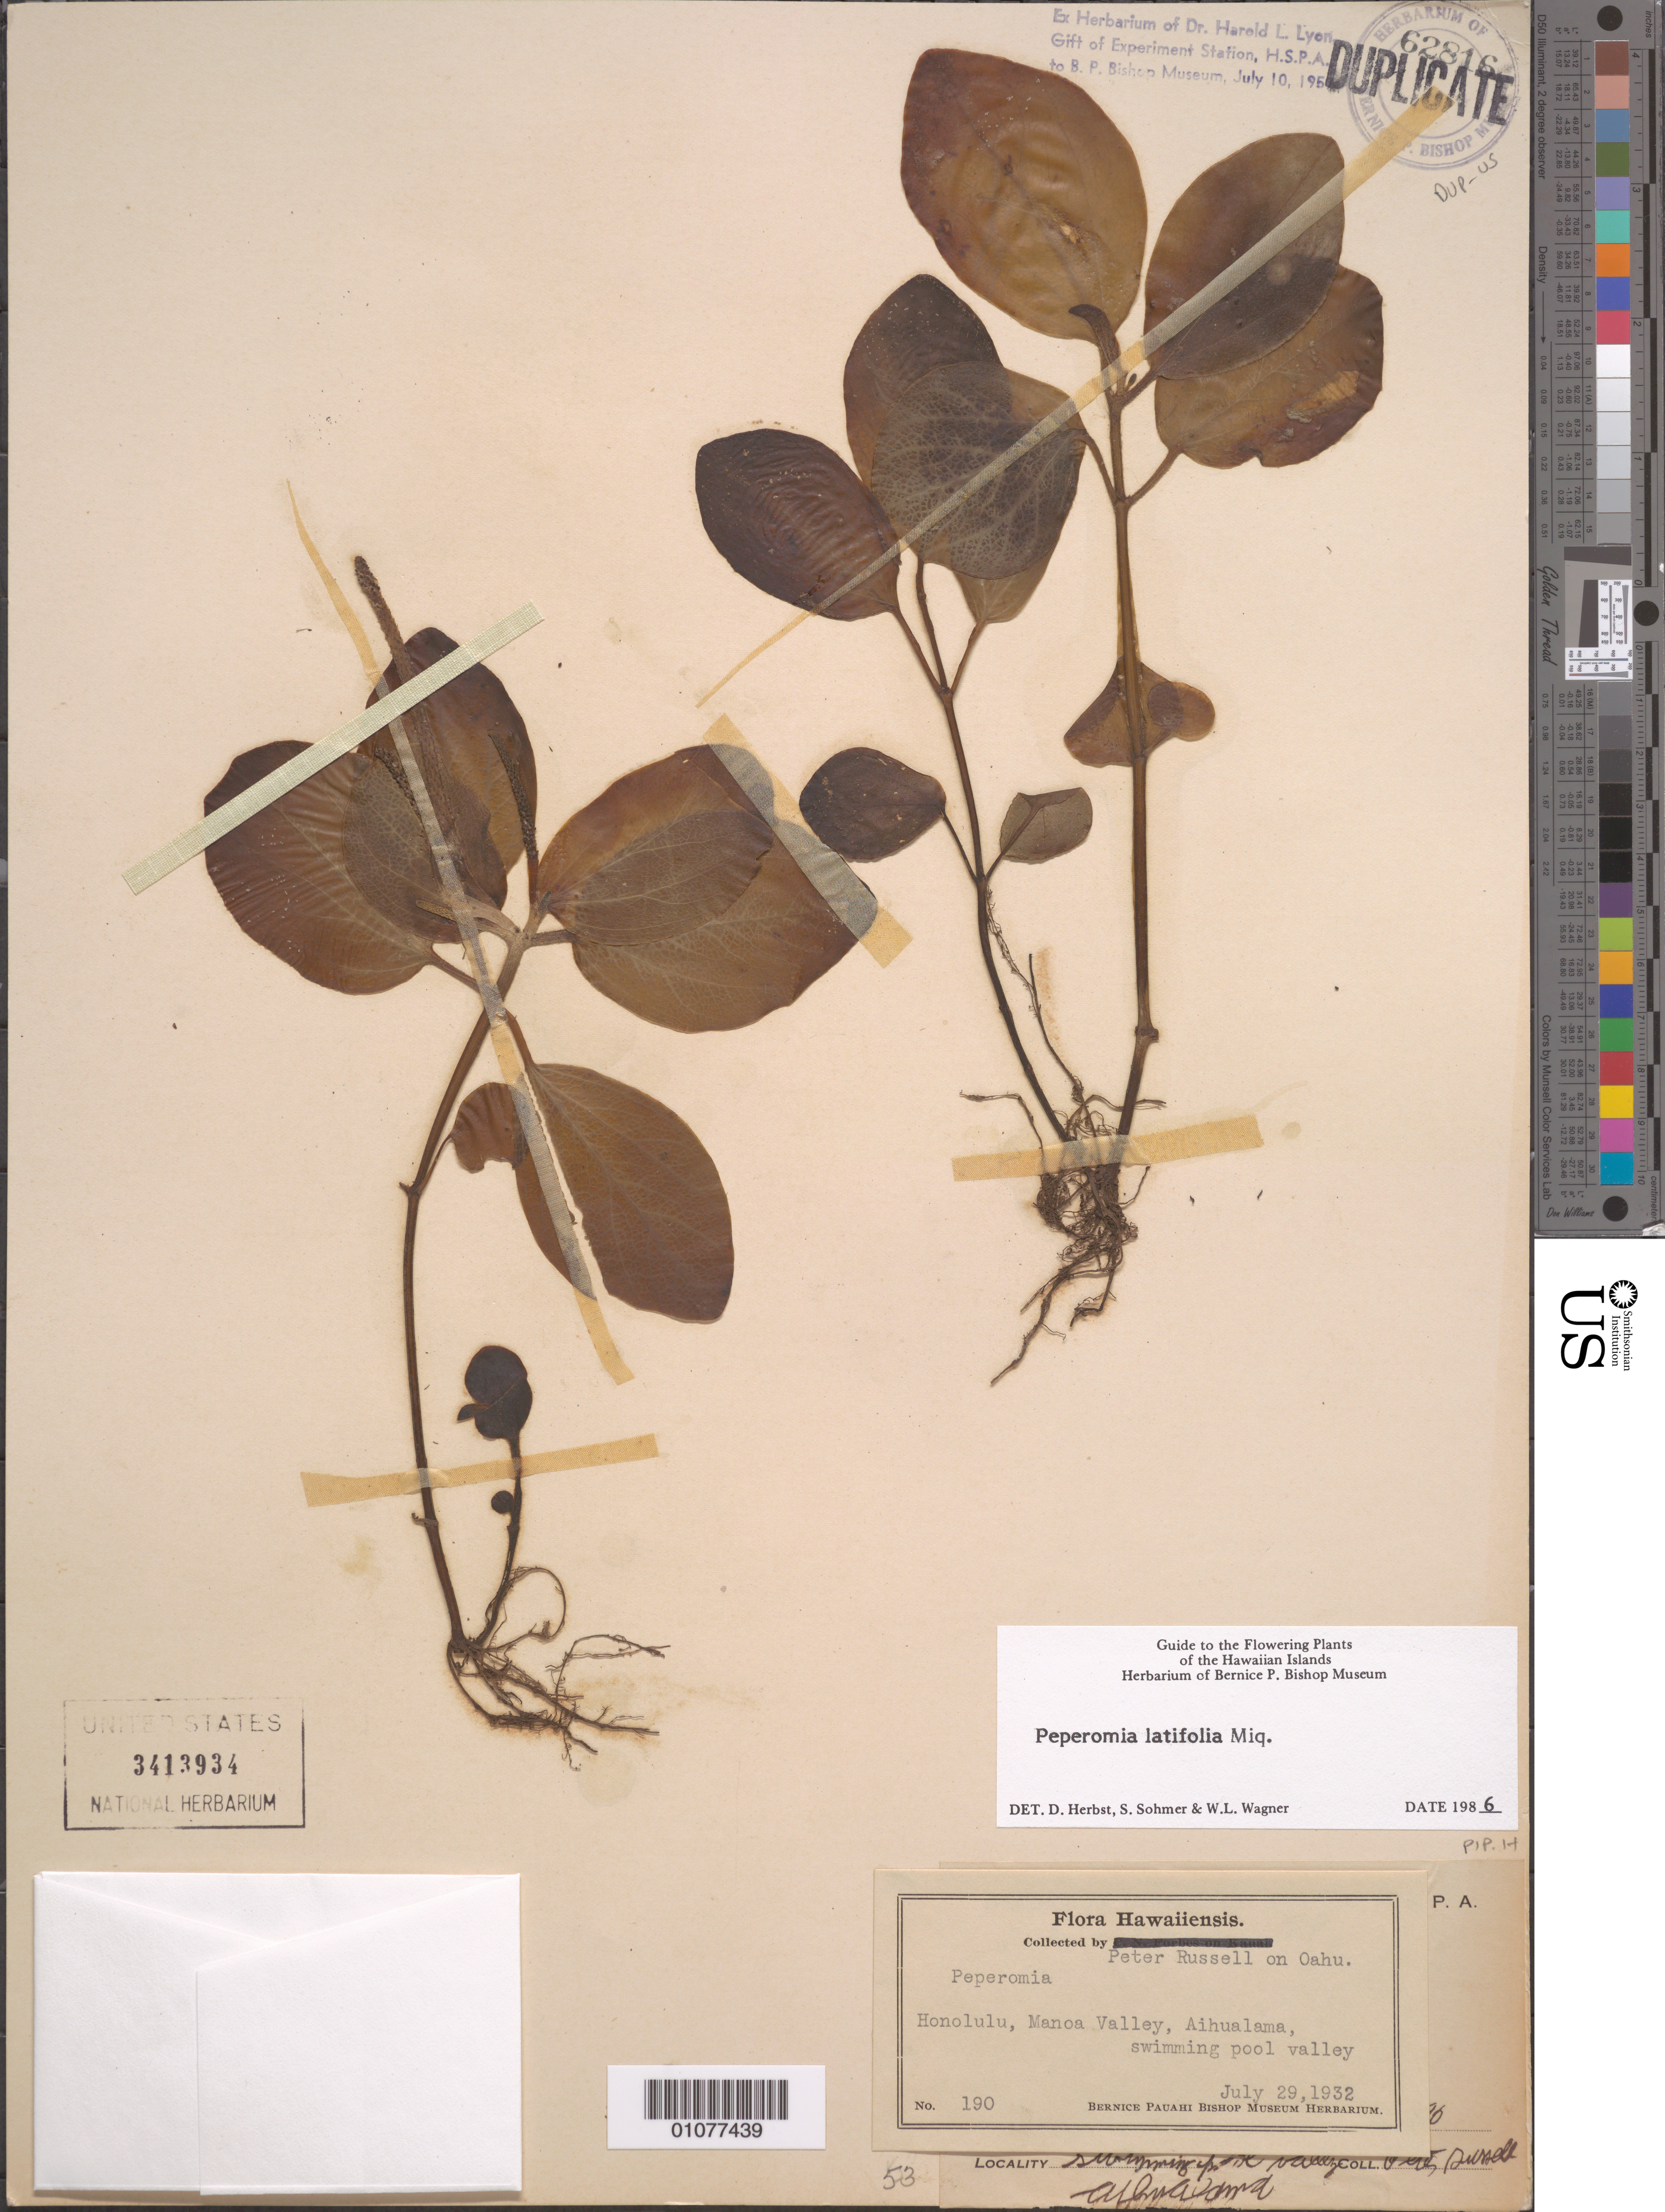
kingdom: Plantae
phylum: Tracheophyta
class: Magnoliopsida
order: Piperales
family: Piperaceae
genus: Peperomia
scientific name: Peperomia latifolia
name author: Miq.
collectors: P. Russell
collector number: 190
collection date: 1932-07-29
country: United States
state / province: Hawaii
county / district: Honolulu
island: Oahu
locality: Manoa Valley, Aihualama, swimming pool valley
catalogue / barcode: US 3413934